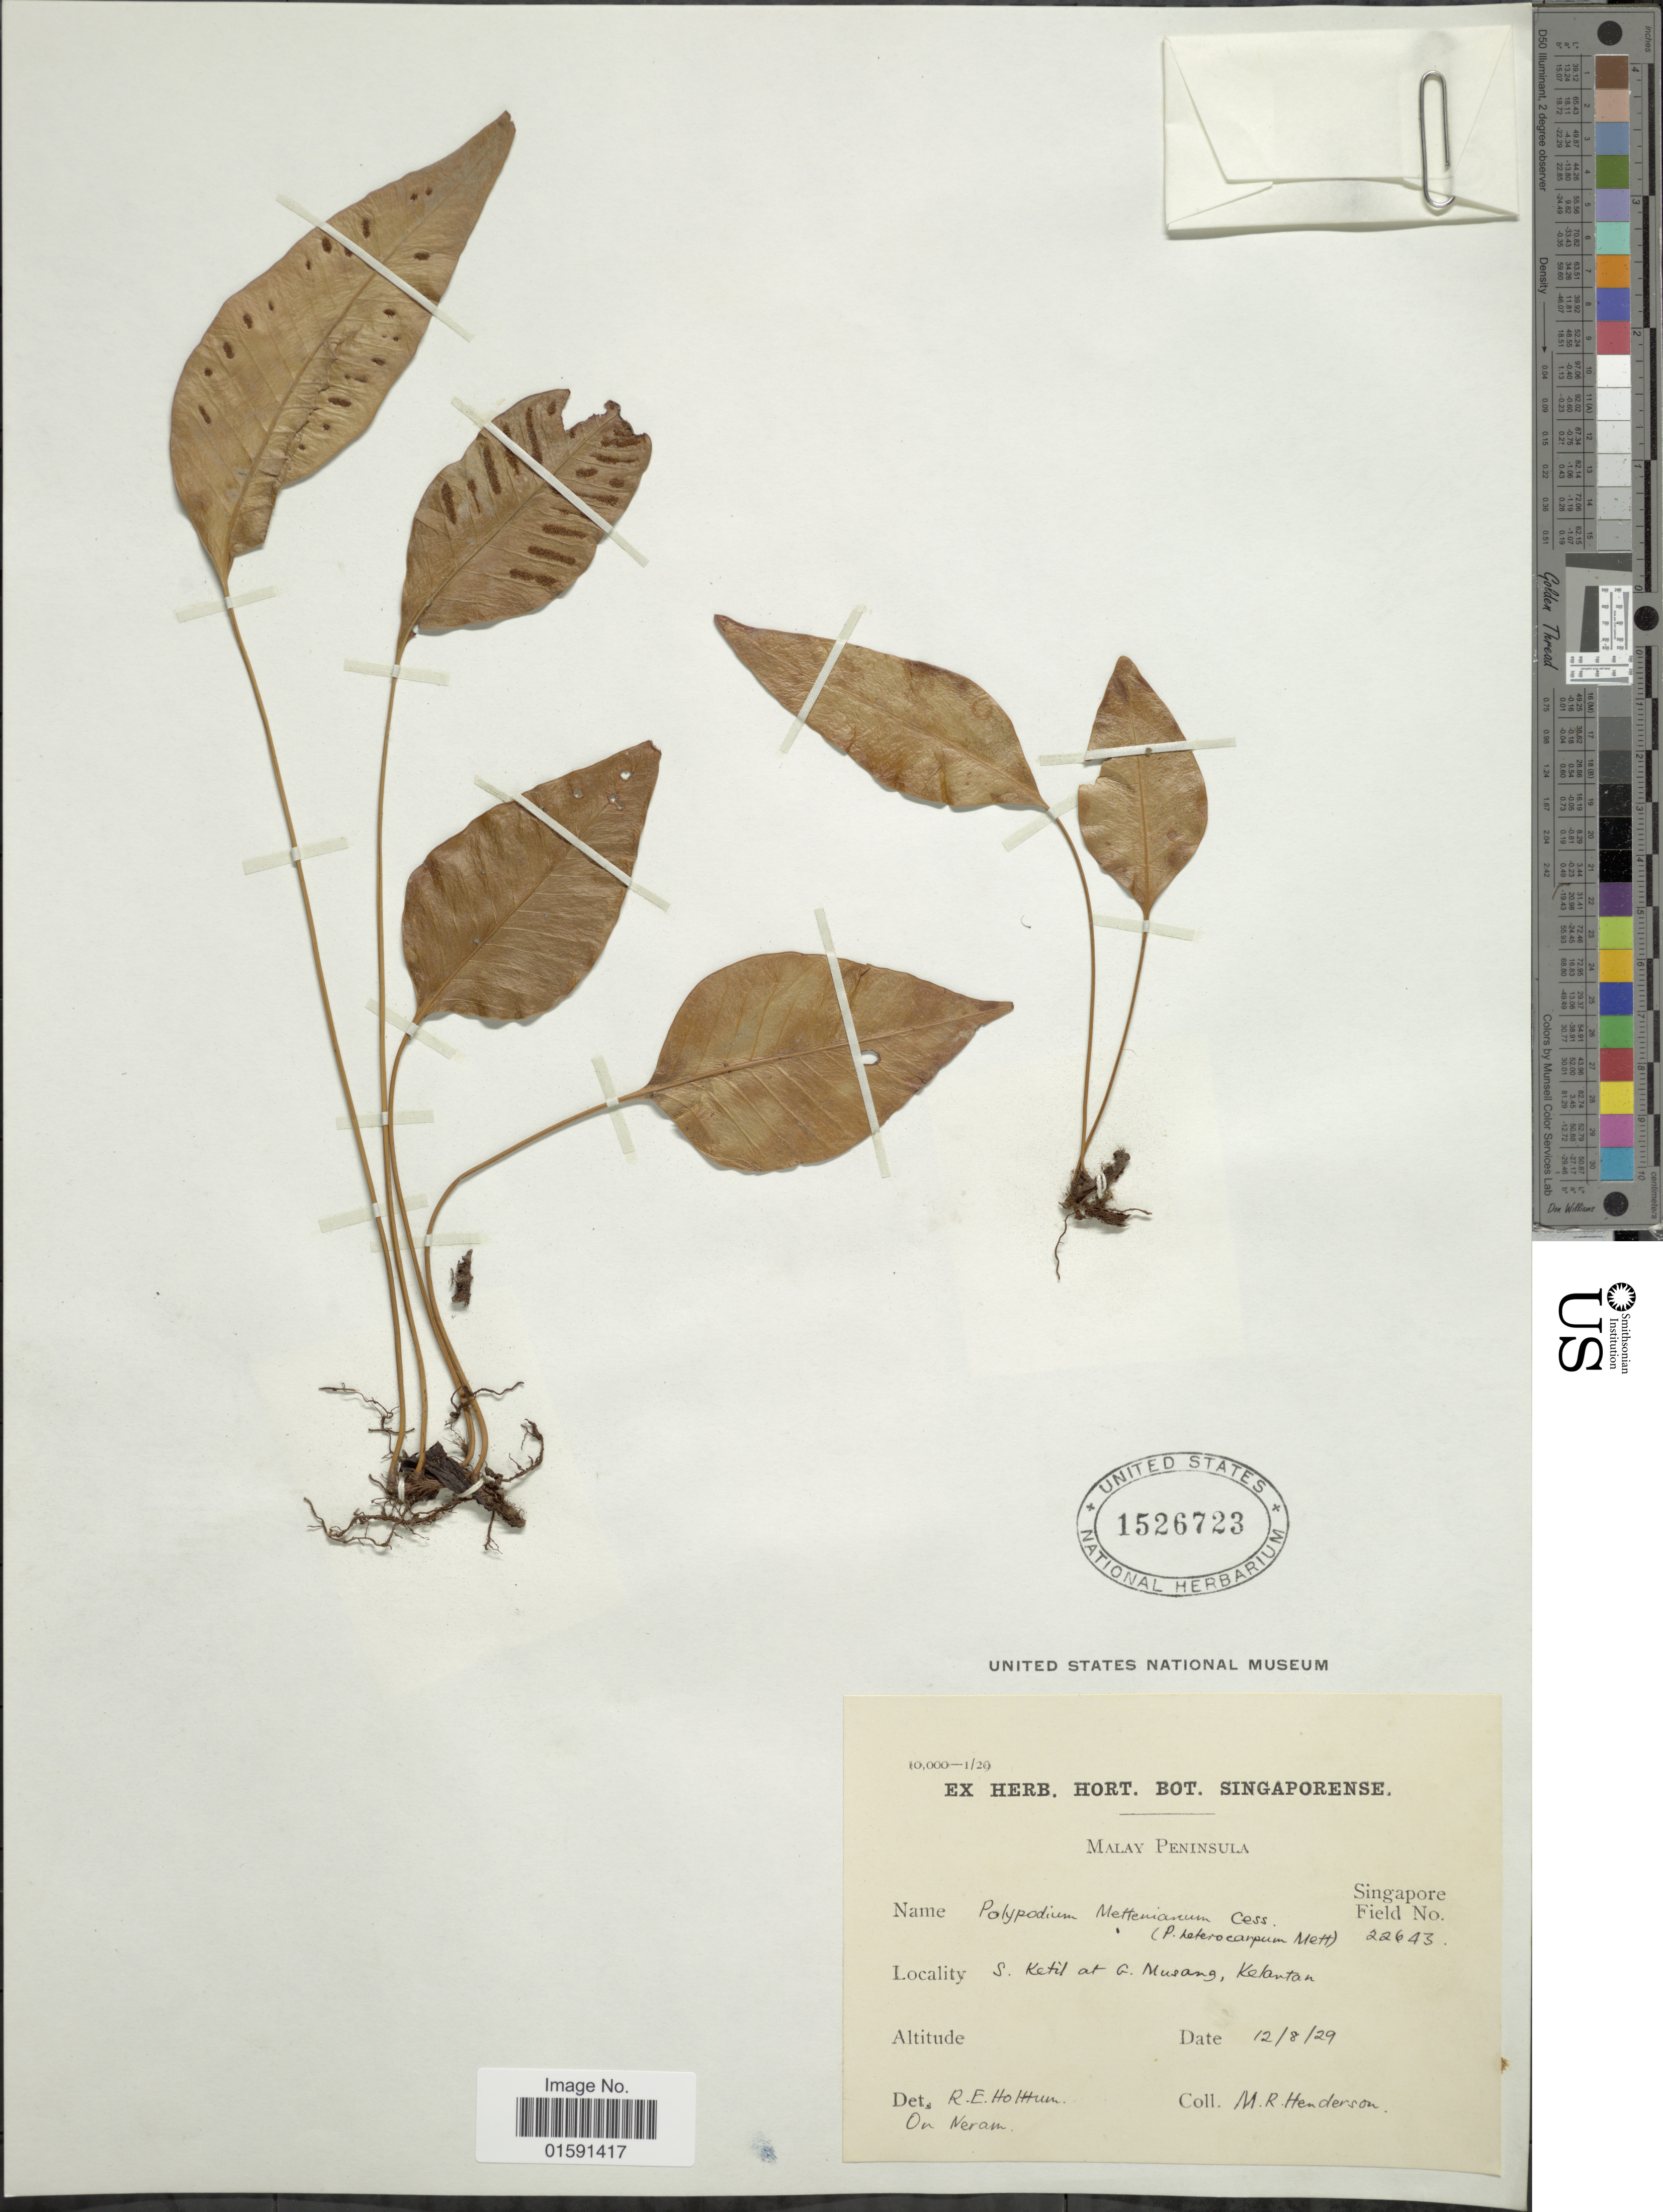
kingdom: Plantae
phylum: Tracheophyta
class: Polypodiopsida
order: Polypodiales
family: Polypodiaceae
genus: Selliguea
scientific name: Selliguea metteniana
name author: (Ces.) Ching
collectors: M. Henderson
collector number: Singapore Field 22643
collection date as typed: Transcribed d/m/y: 12/8/29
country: Malaysia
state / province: Kelantan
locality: S. Ketil at G. Nusang, Kelantan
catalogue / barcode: US 1526723